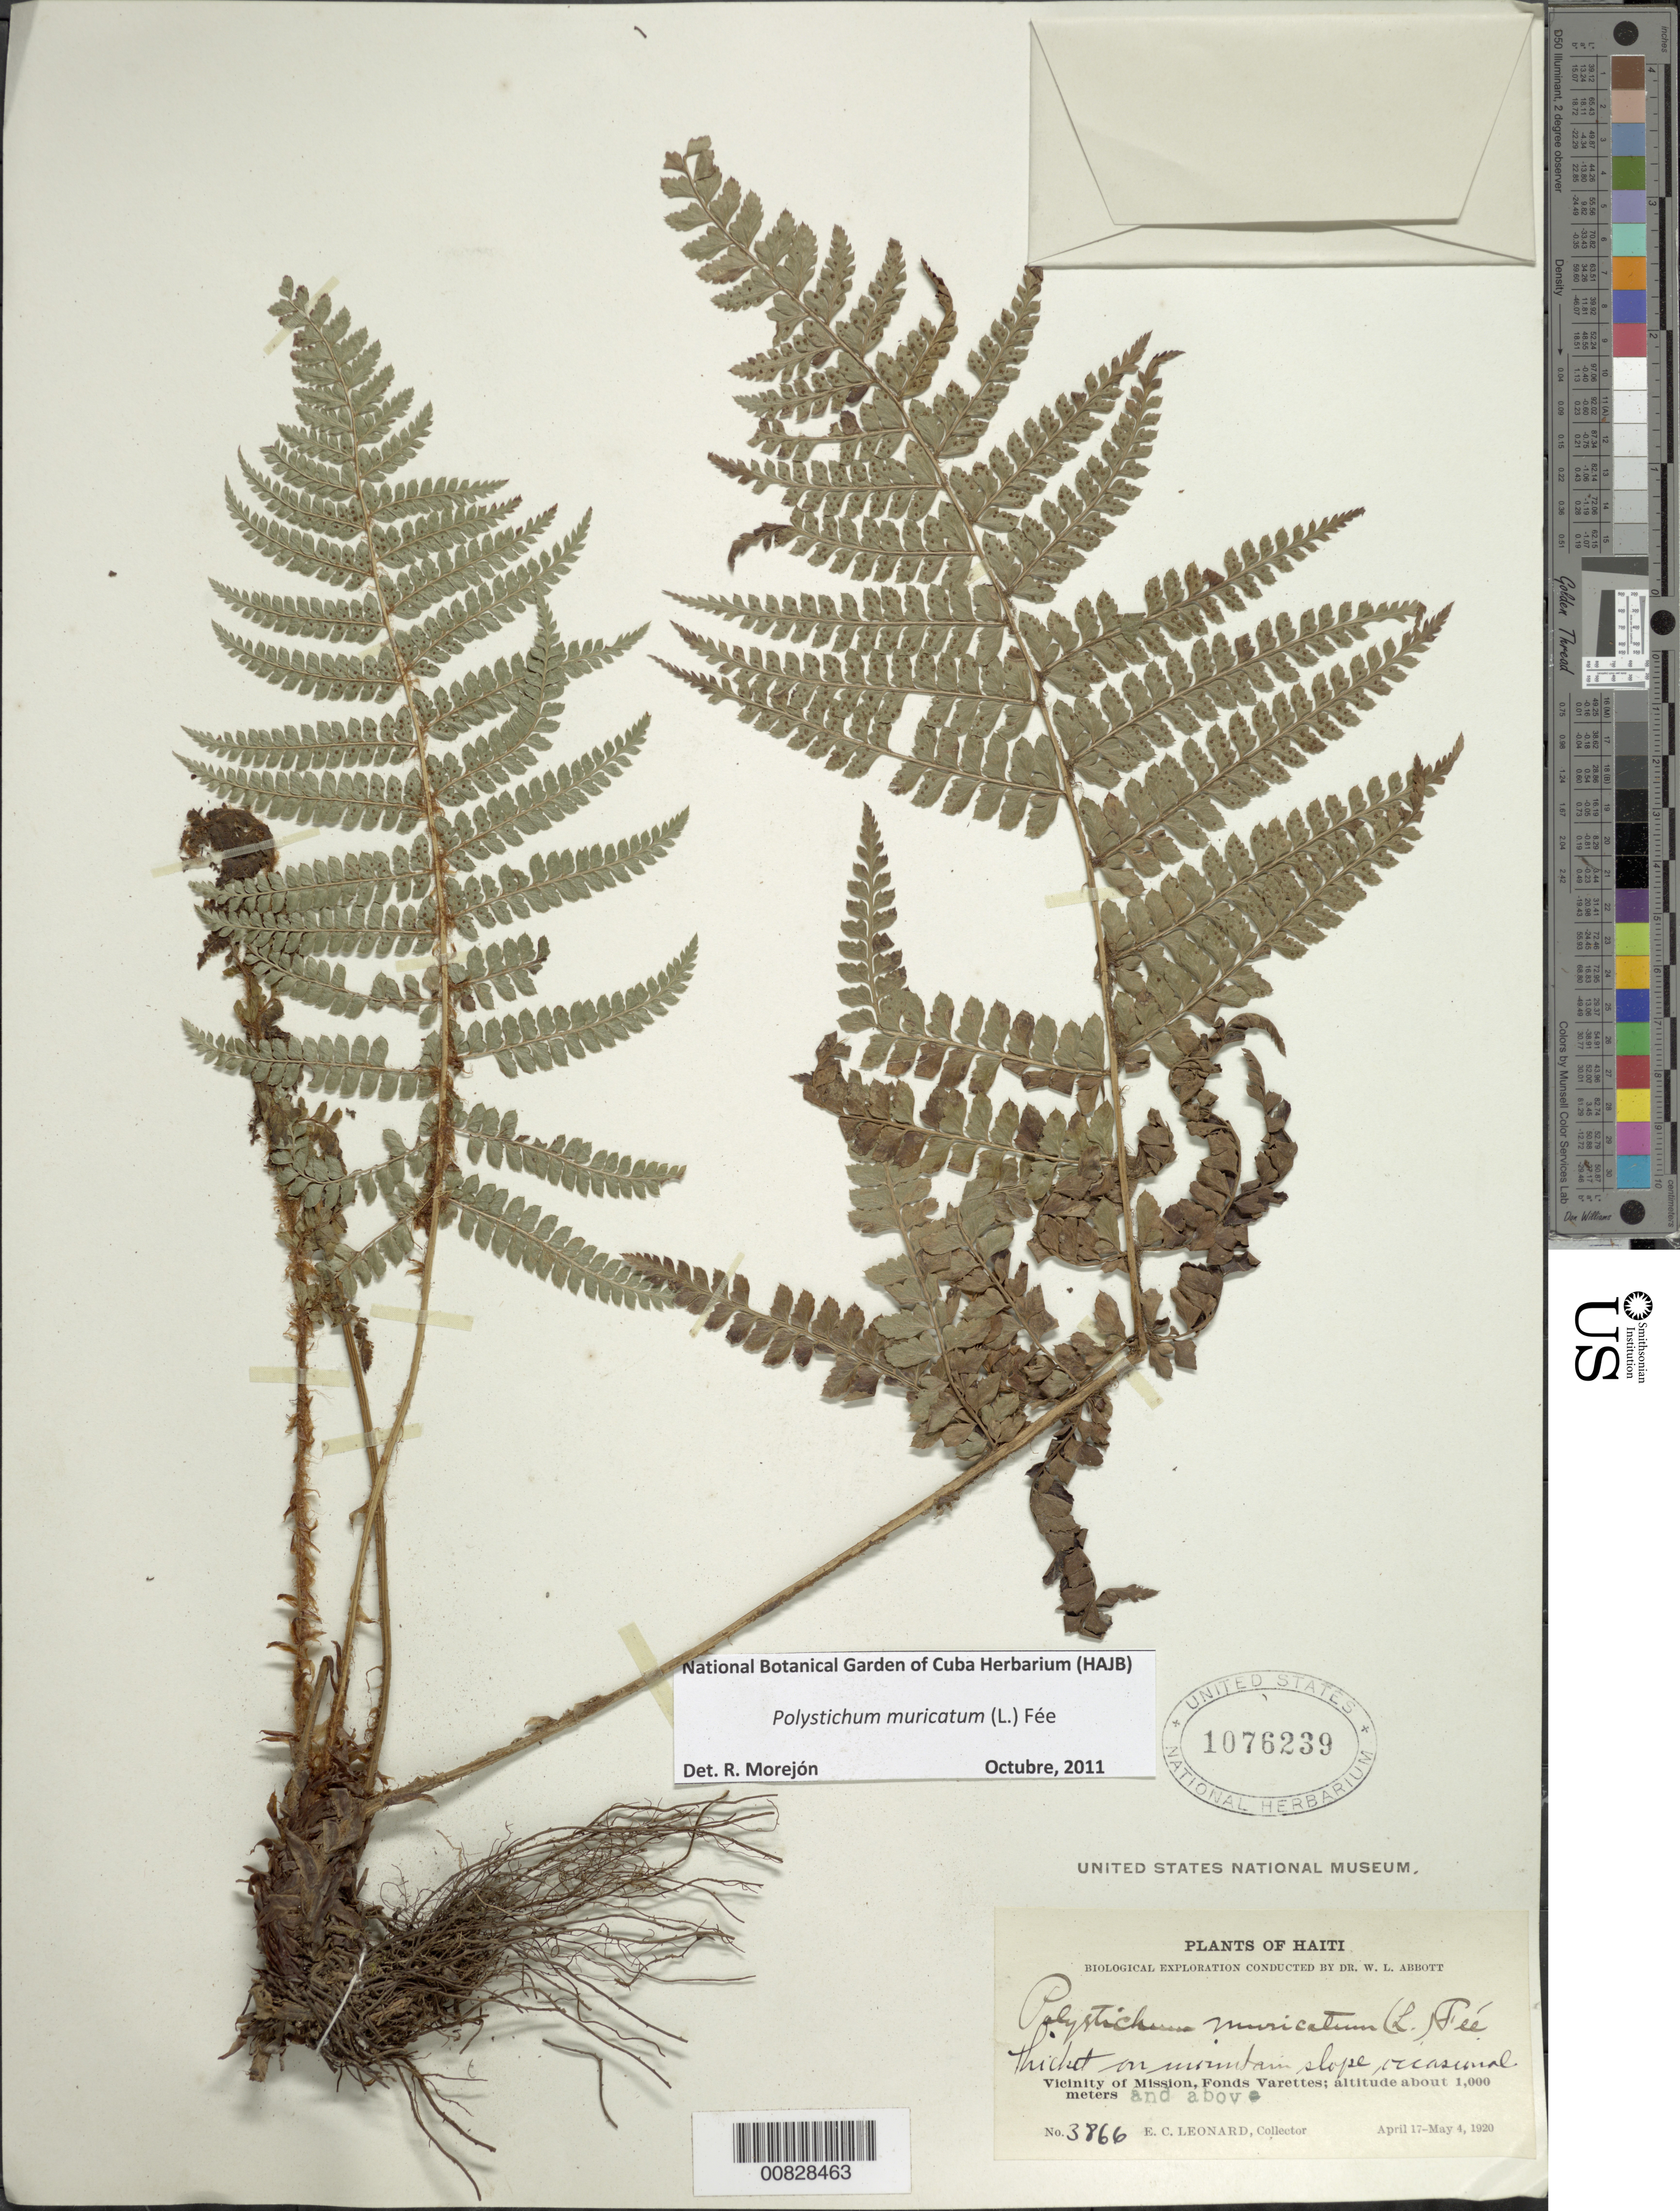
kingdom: Plantae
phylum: Tracheophyta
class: Polypodiopsida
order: Polypodiales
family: Dryopteridaceae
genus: Polystichum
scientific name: Polystichum muricatum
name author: (L.) Fée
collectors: E. C. Leonard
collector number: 3866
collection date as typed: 17 Apr 1920 to 04 May 1920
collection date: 1920-04-17/1920-05-04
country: Haiti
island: Hispaniola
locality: Fonds Varettes, vicinity Mission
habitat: Thicket on mountain slope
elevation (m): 1000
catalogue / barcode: US 1076239